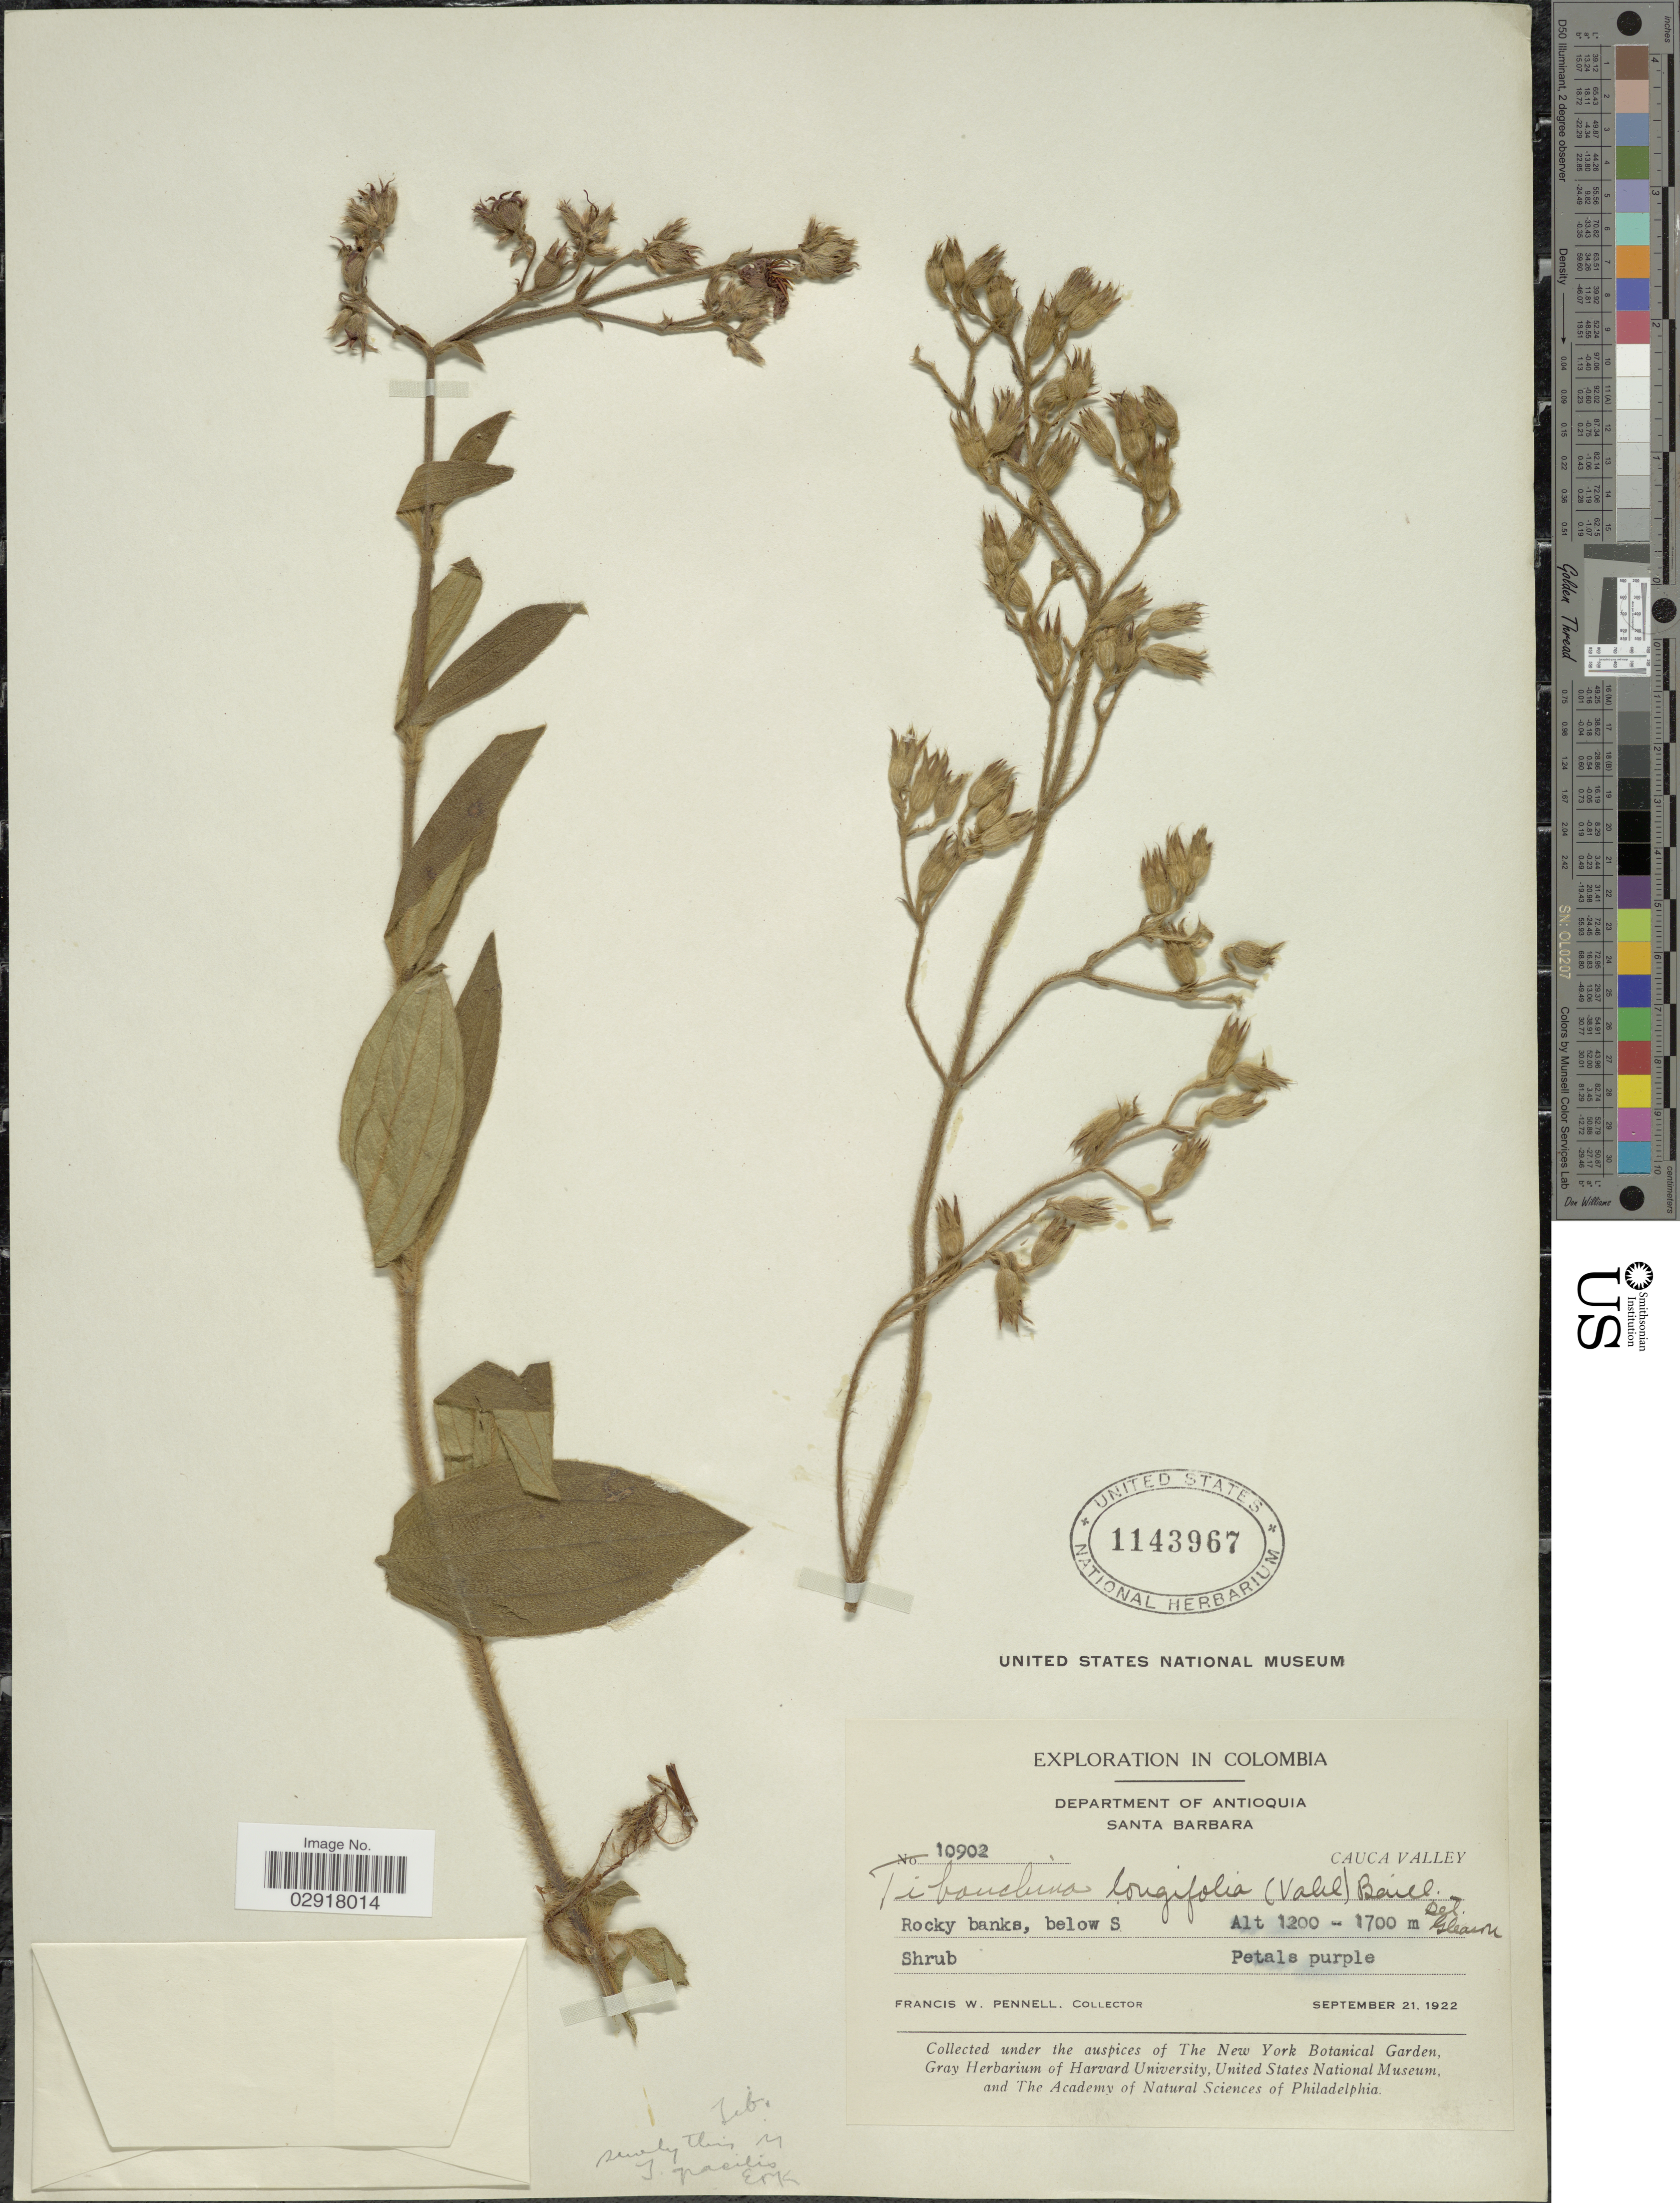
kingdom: Plantae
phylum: Tracheophyta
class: Magnoliopsida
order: Myrtales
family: Melastomataceae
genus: Chaetogastra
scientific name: Chaetogastra gracilis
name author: (Bonpl.) DC.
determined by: Strong, Mark T., (BOT), Smithsonian Institution - National Museum of Natural History (UNITED STATES)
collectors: F. W. Pennell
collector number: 10902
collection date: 1922-09-21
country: Colombia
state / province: Antioquia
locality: Department of Antioquia. Santa Barbara. Cauca Valley.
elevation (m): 1200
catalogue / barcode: US 1143967